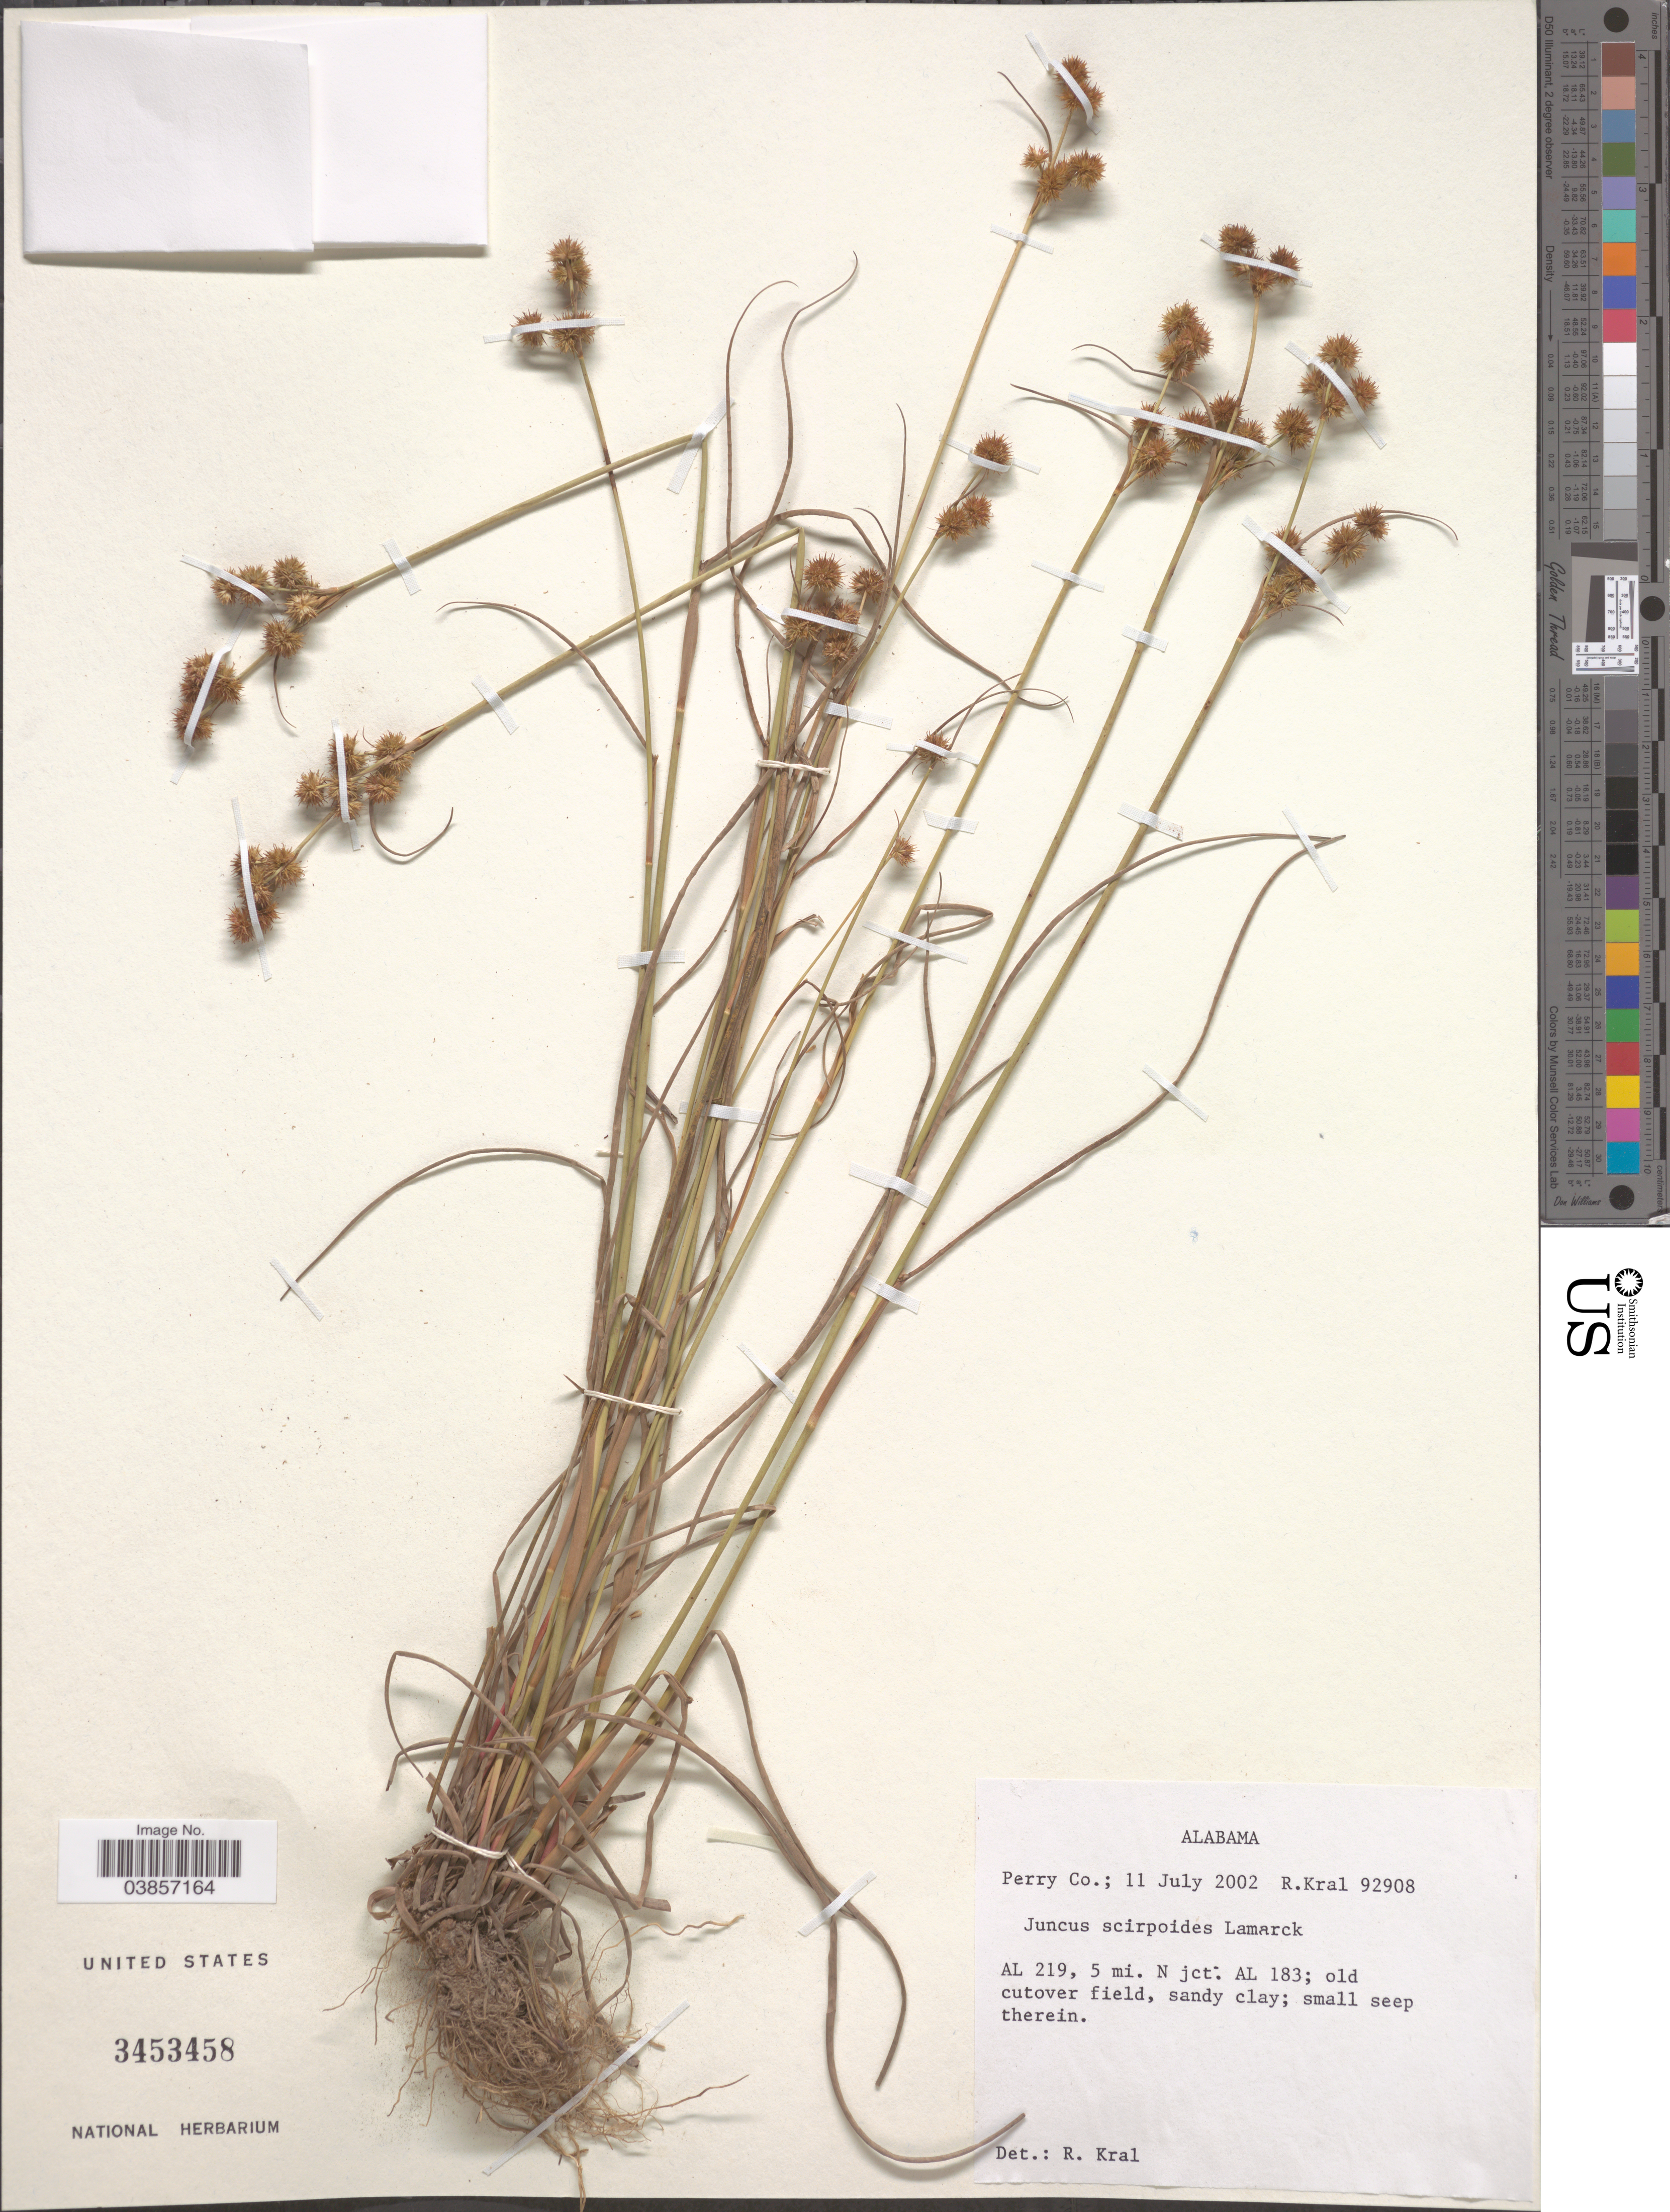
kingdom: Plantae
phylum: Tracheophyta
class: Liliopsida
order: Poales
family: Juncaceae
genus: Juncus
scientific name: Juncus scirpoides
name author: Lam.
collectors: R. Kral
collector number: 92908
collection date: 2002-07-11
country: United States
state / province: Alabama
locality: Perry Co.; AL 219, 5 mi. N jct: AL 183; old cutover field.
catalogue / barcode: US 3453458